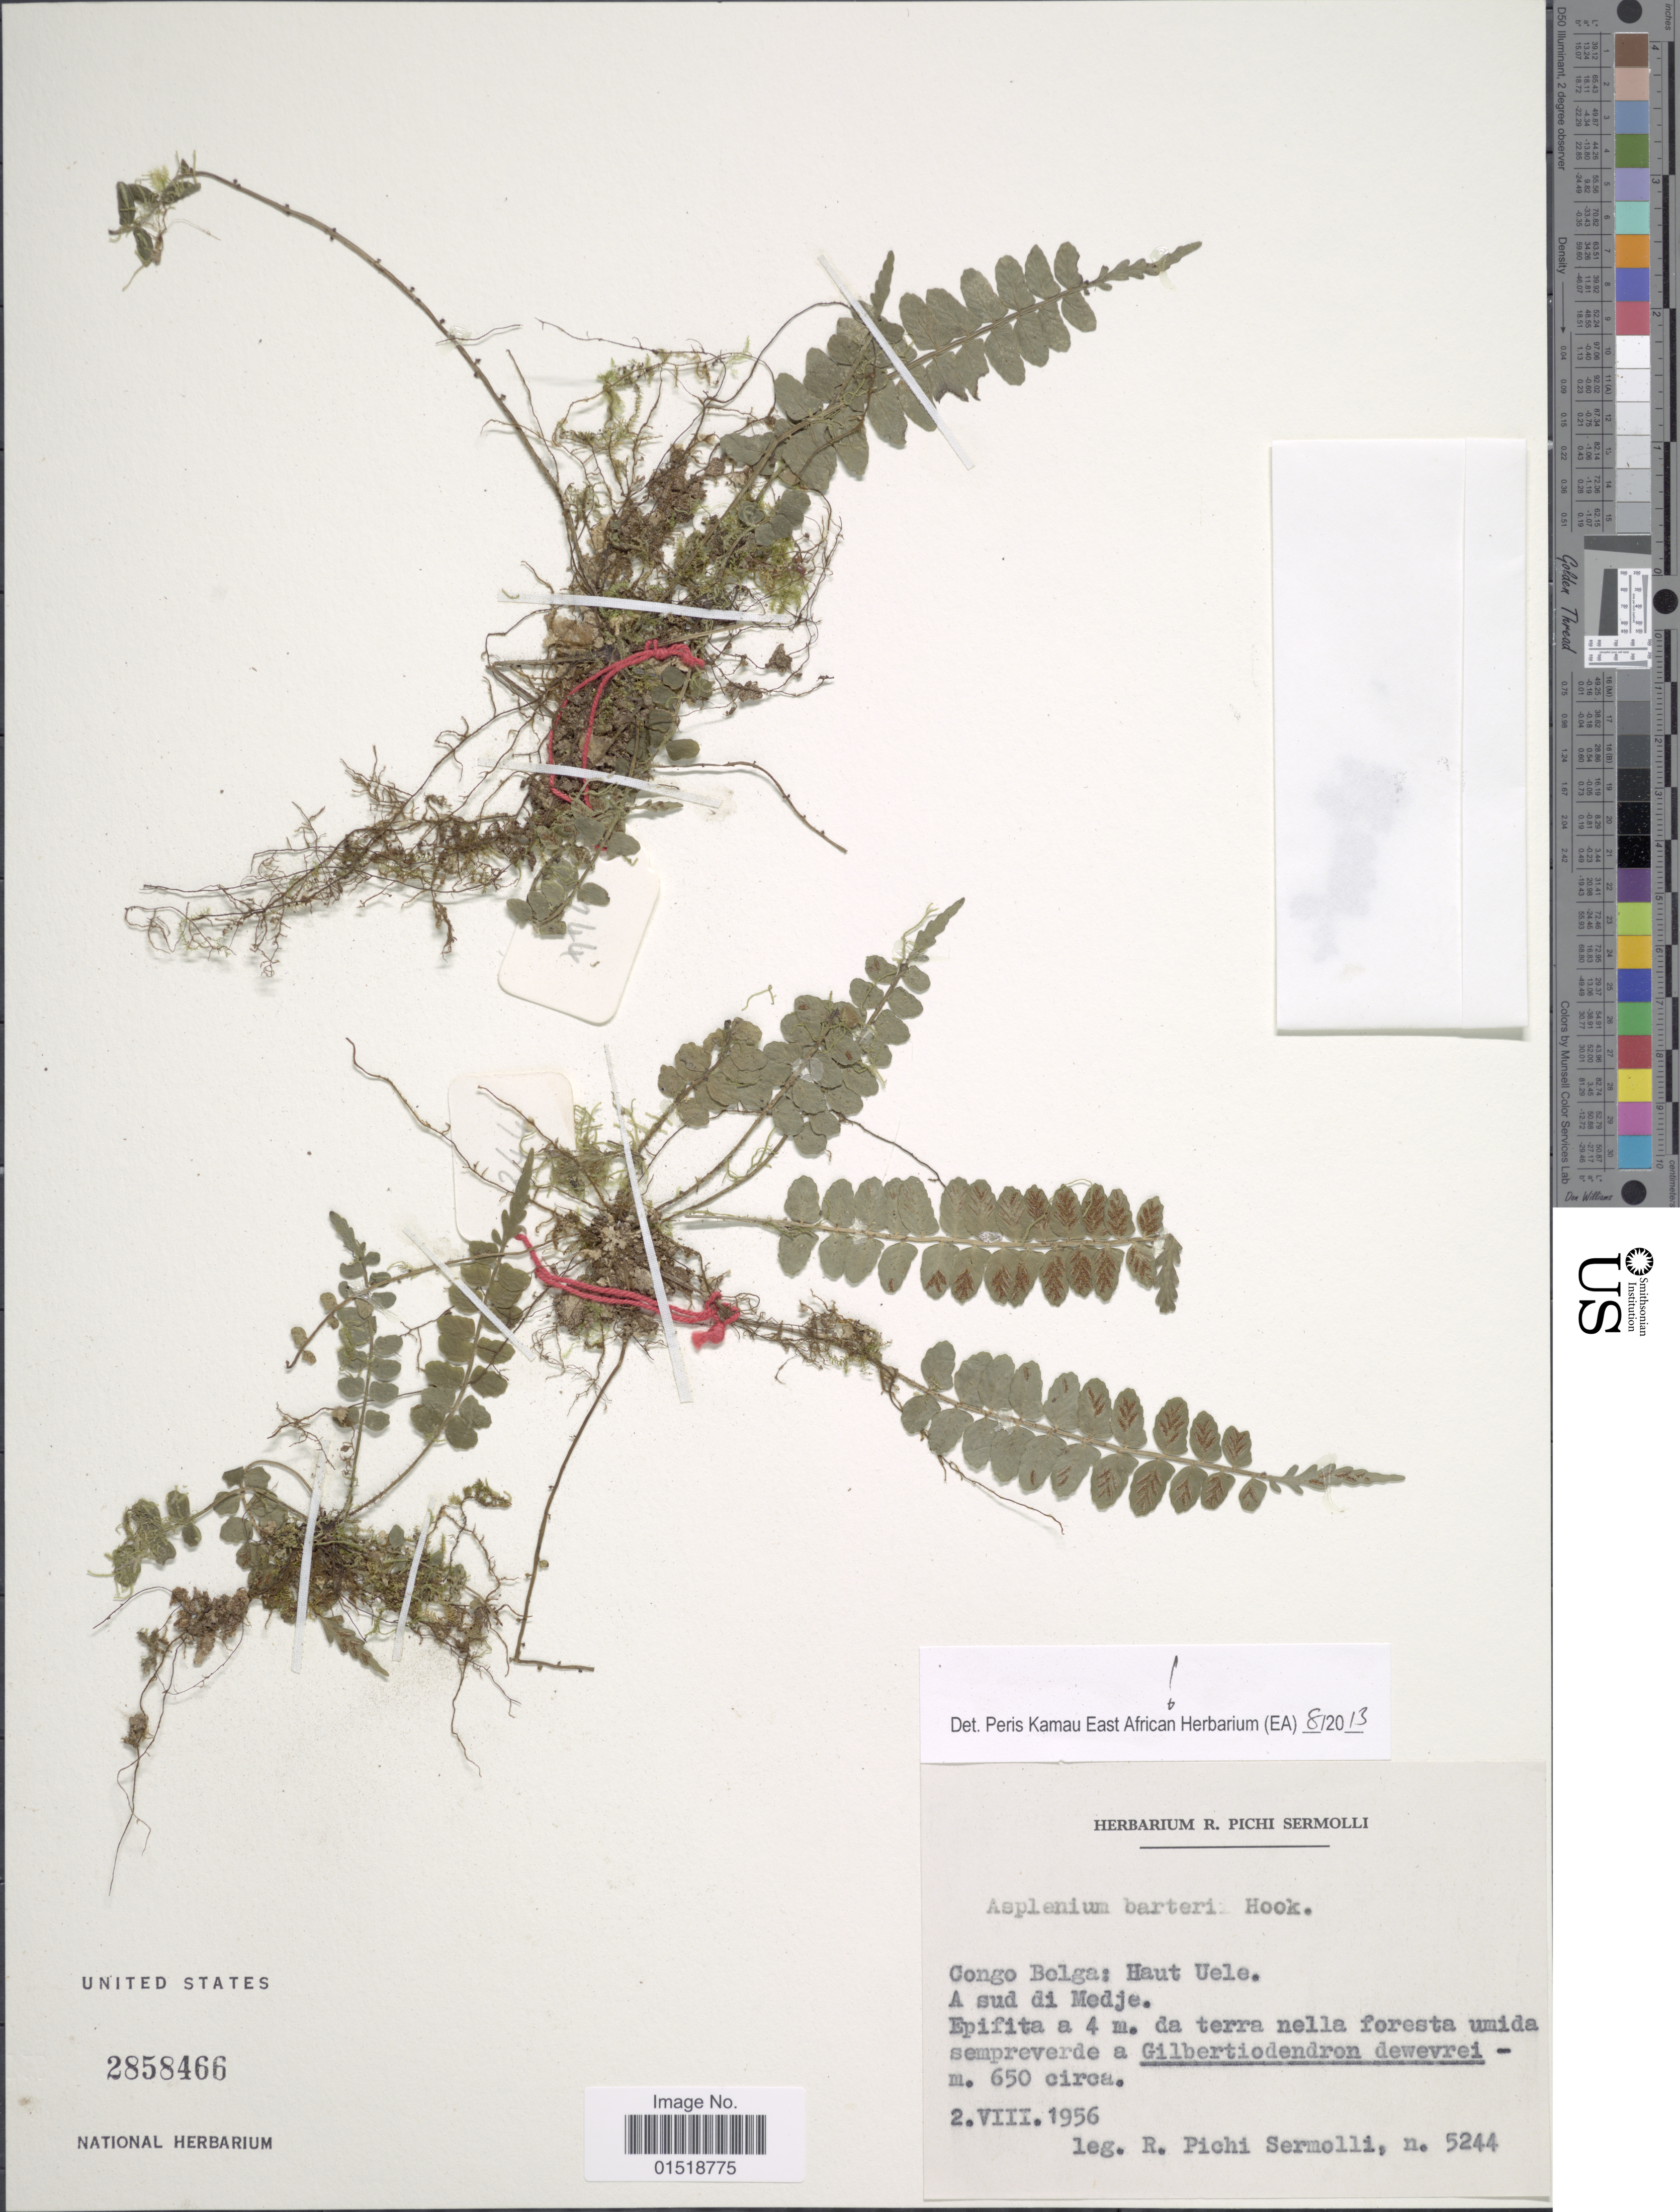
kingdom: Plantae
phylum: Tracheophyta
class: Polypodiopsida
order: Polypodiales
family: Aspleniaceae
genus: Asplenium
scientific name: Asplenium barteri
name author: Hook.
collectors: R. E. Pichi-Sermolli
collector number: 5244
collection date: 1956-08-02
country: Congo, Democratic Republic of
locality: Congo Belga: Haut Uele. A sud di Medje.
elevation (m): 650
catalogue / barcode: US 2858466